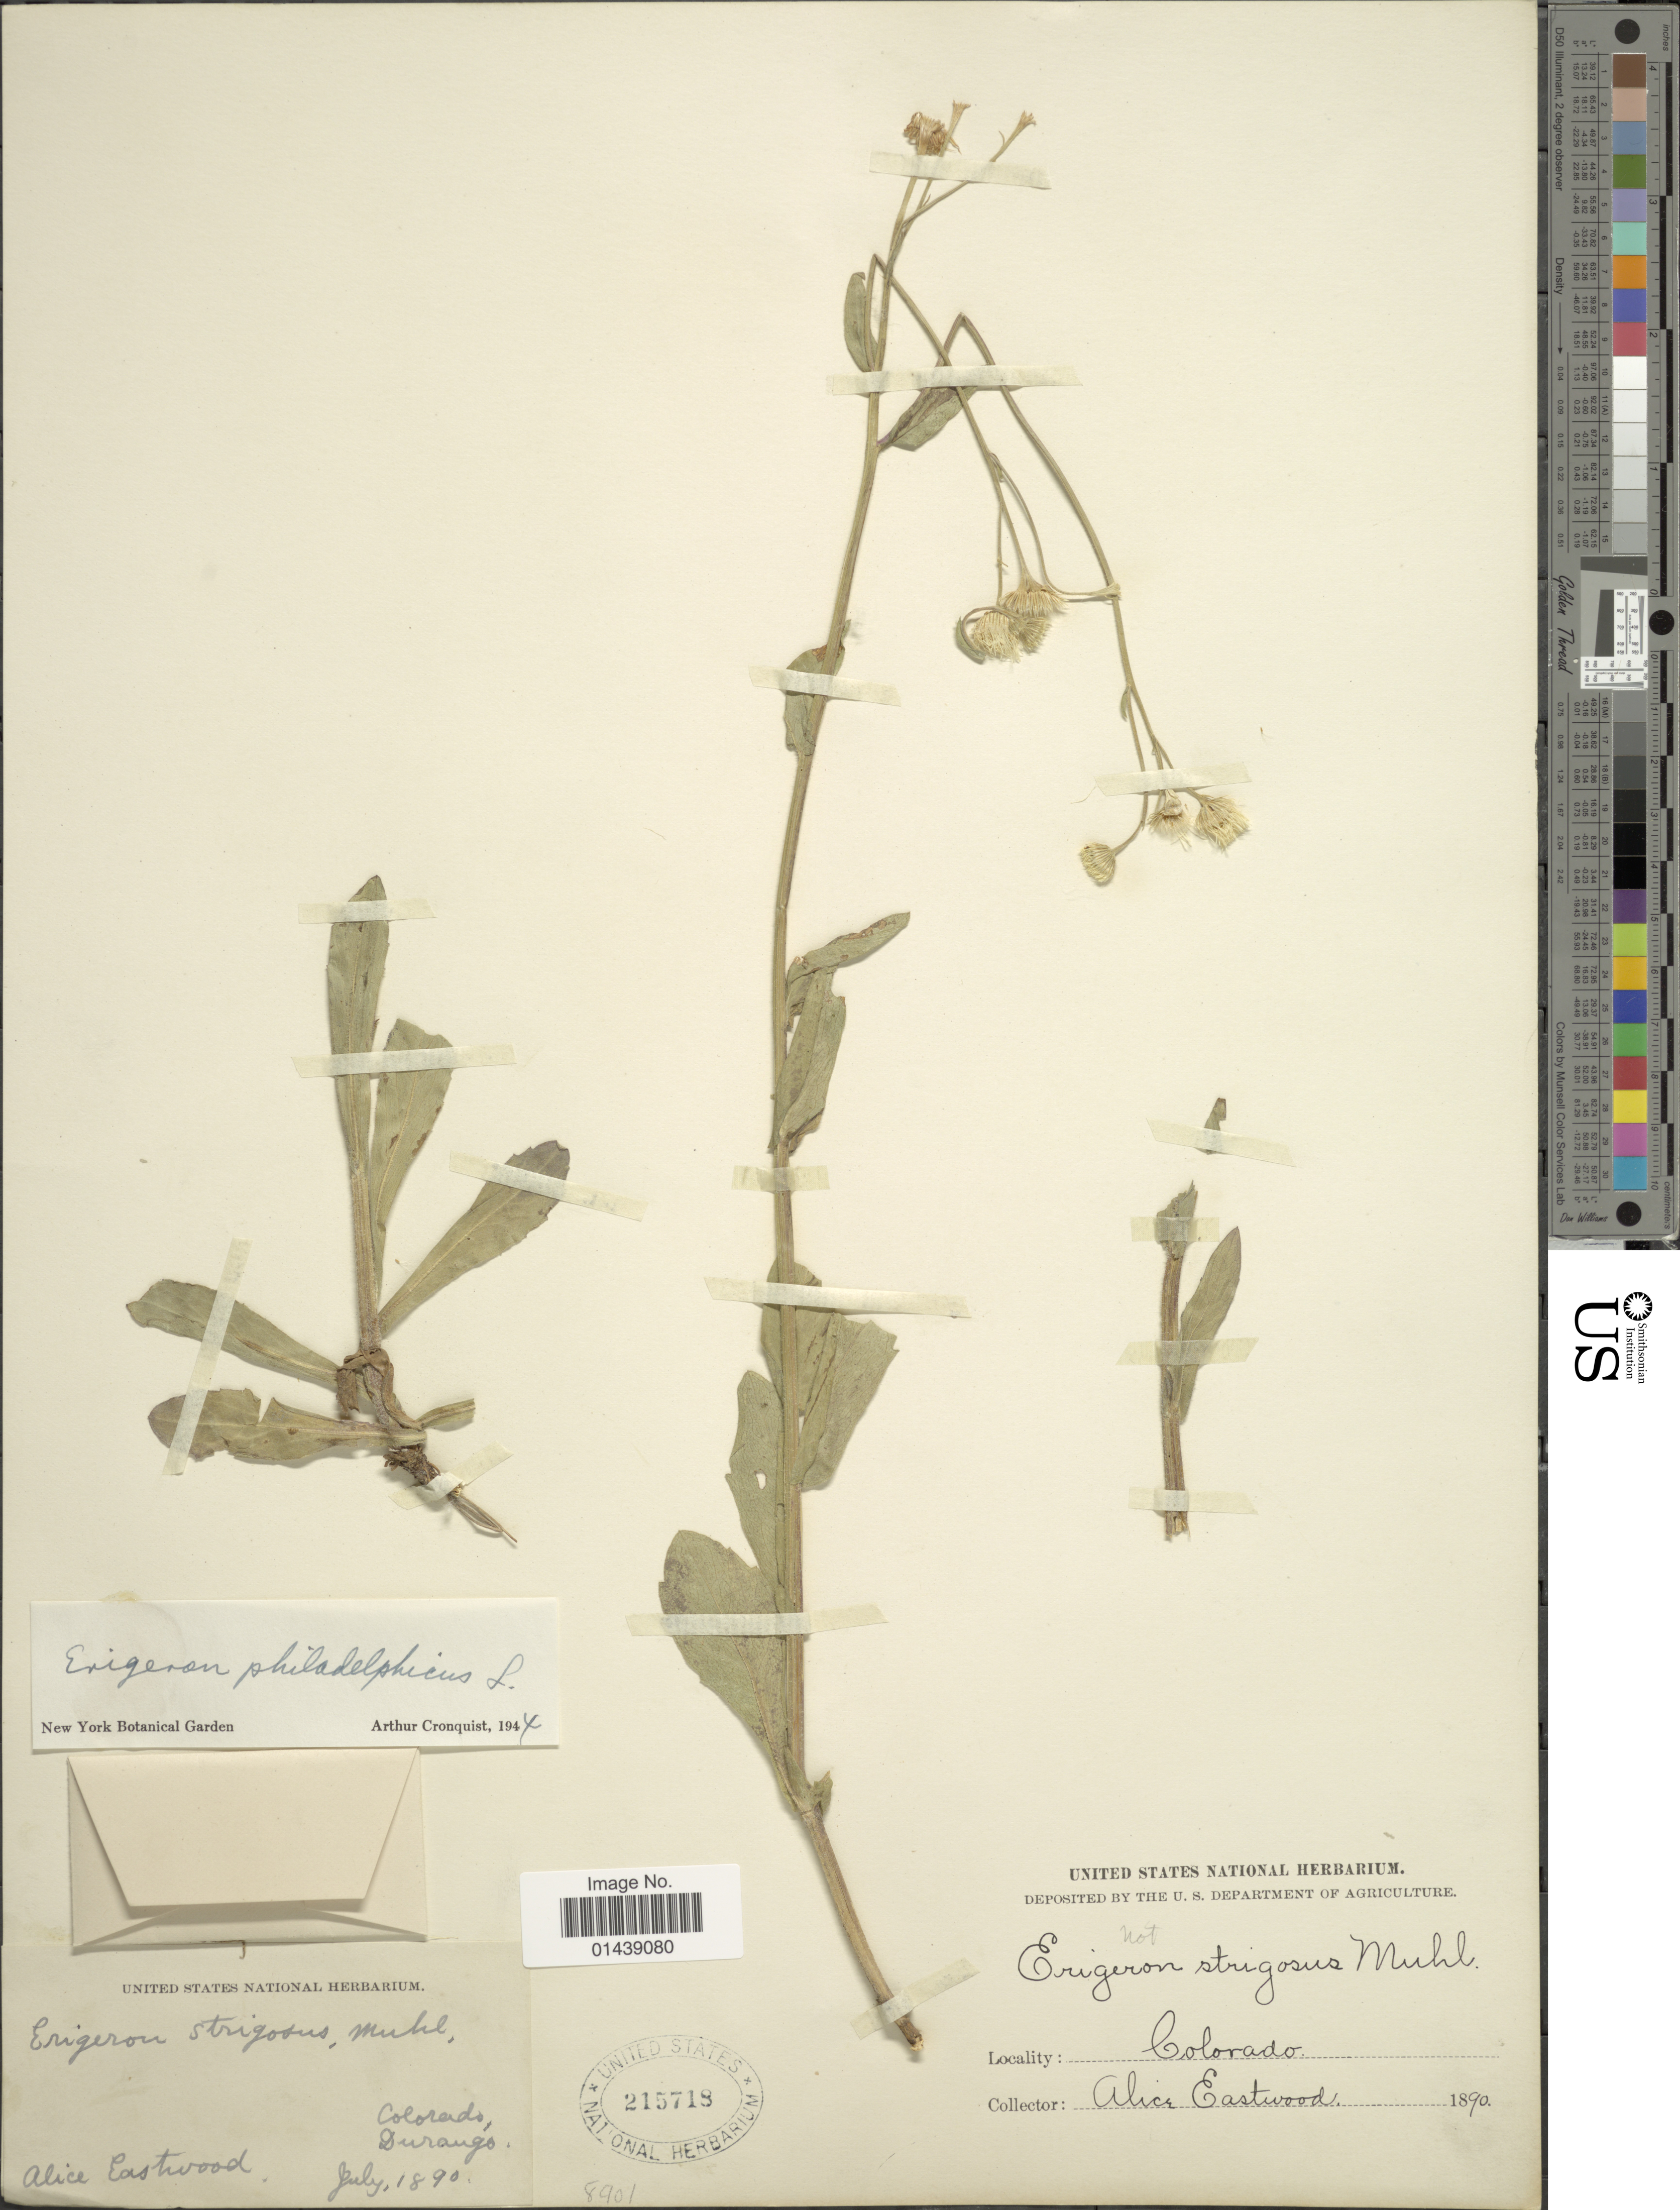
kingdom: Plantae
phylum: Tracheophyta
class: Magnoliopsida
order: Asterales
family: Asteraceae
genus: Erigeron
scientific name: Erigeron philadelphicus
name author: L.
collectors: A. Eastwood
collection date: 1890-07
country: United States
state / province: Colorado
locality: Durango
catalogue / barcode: US 215718